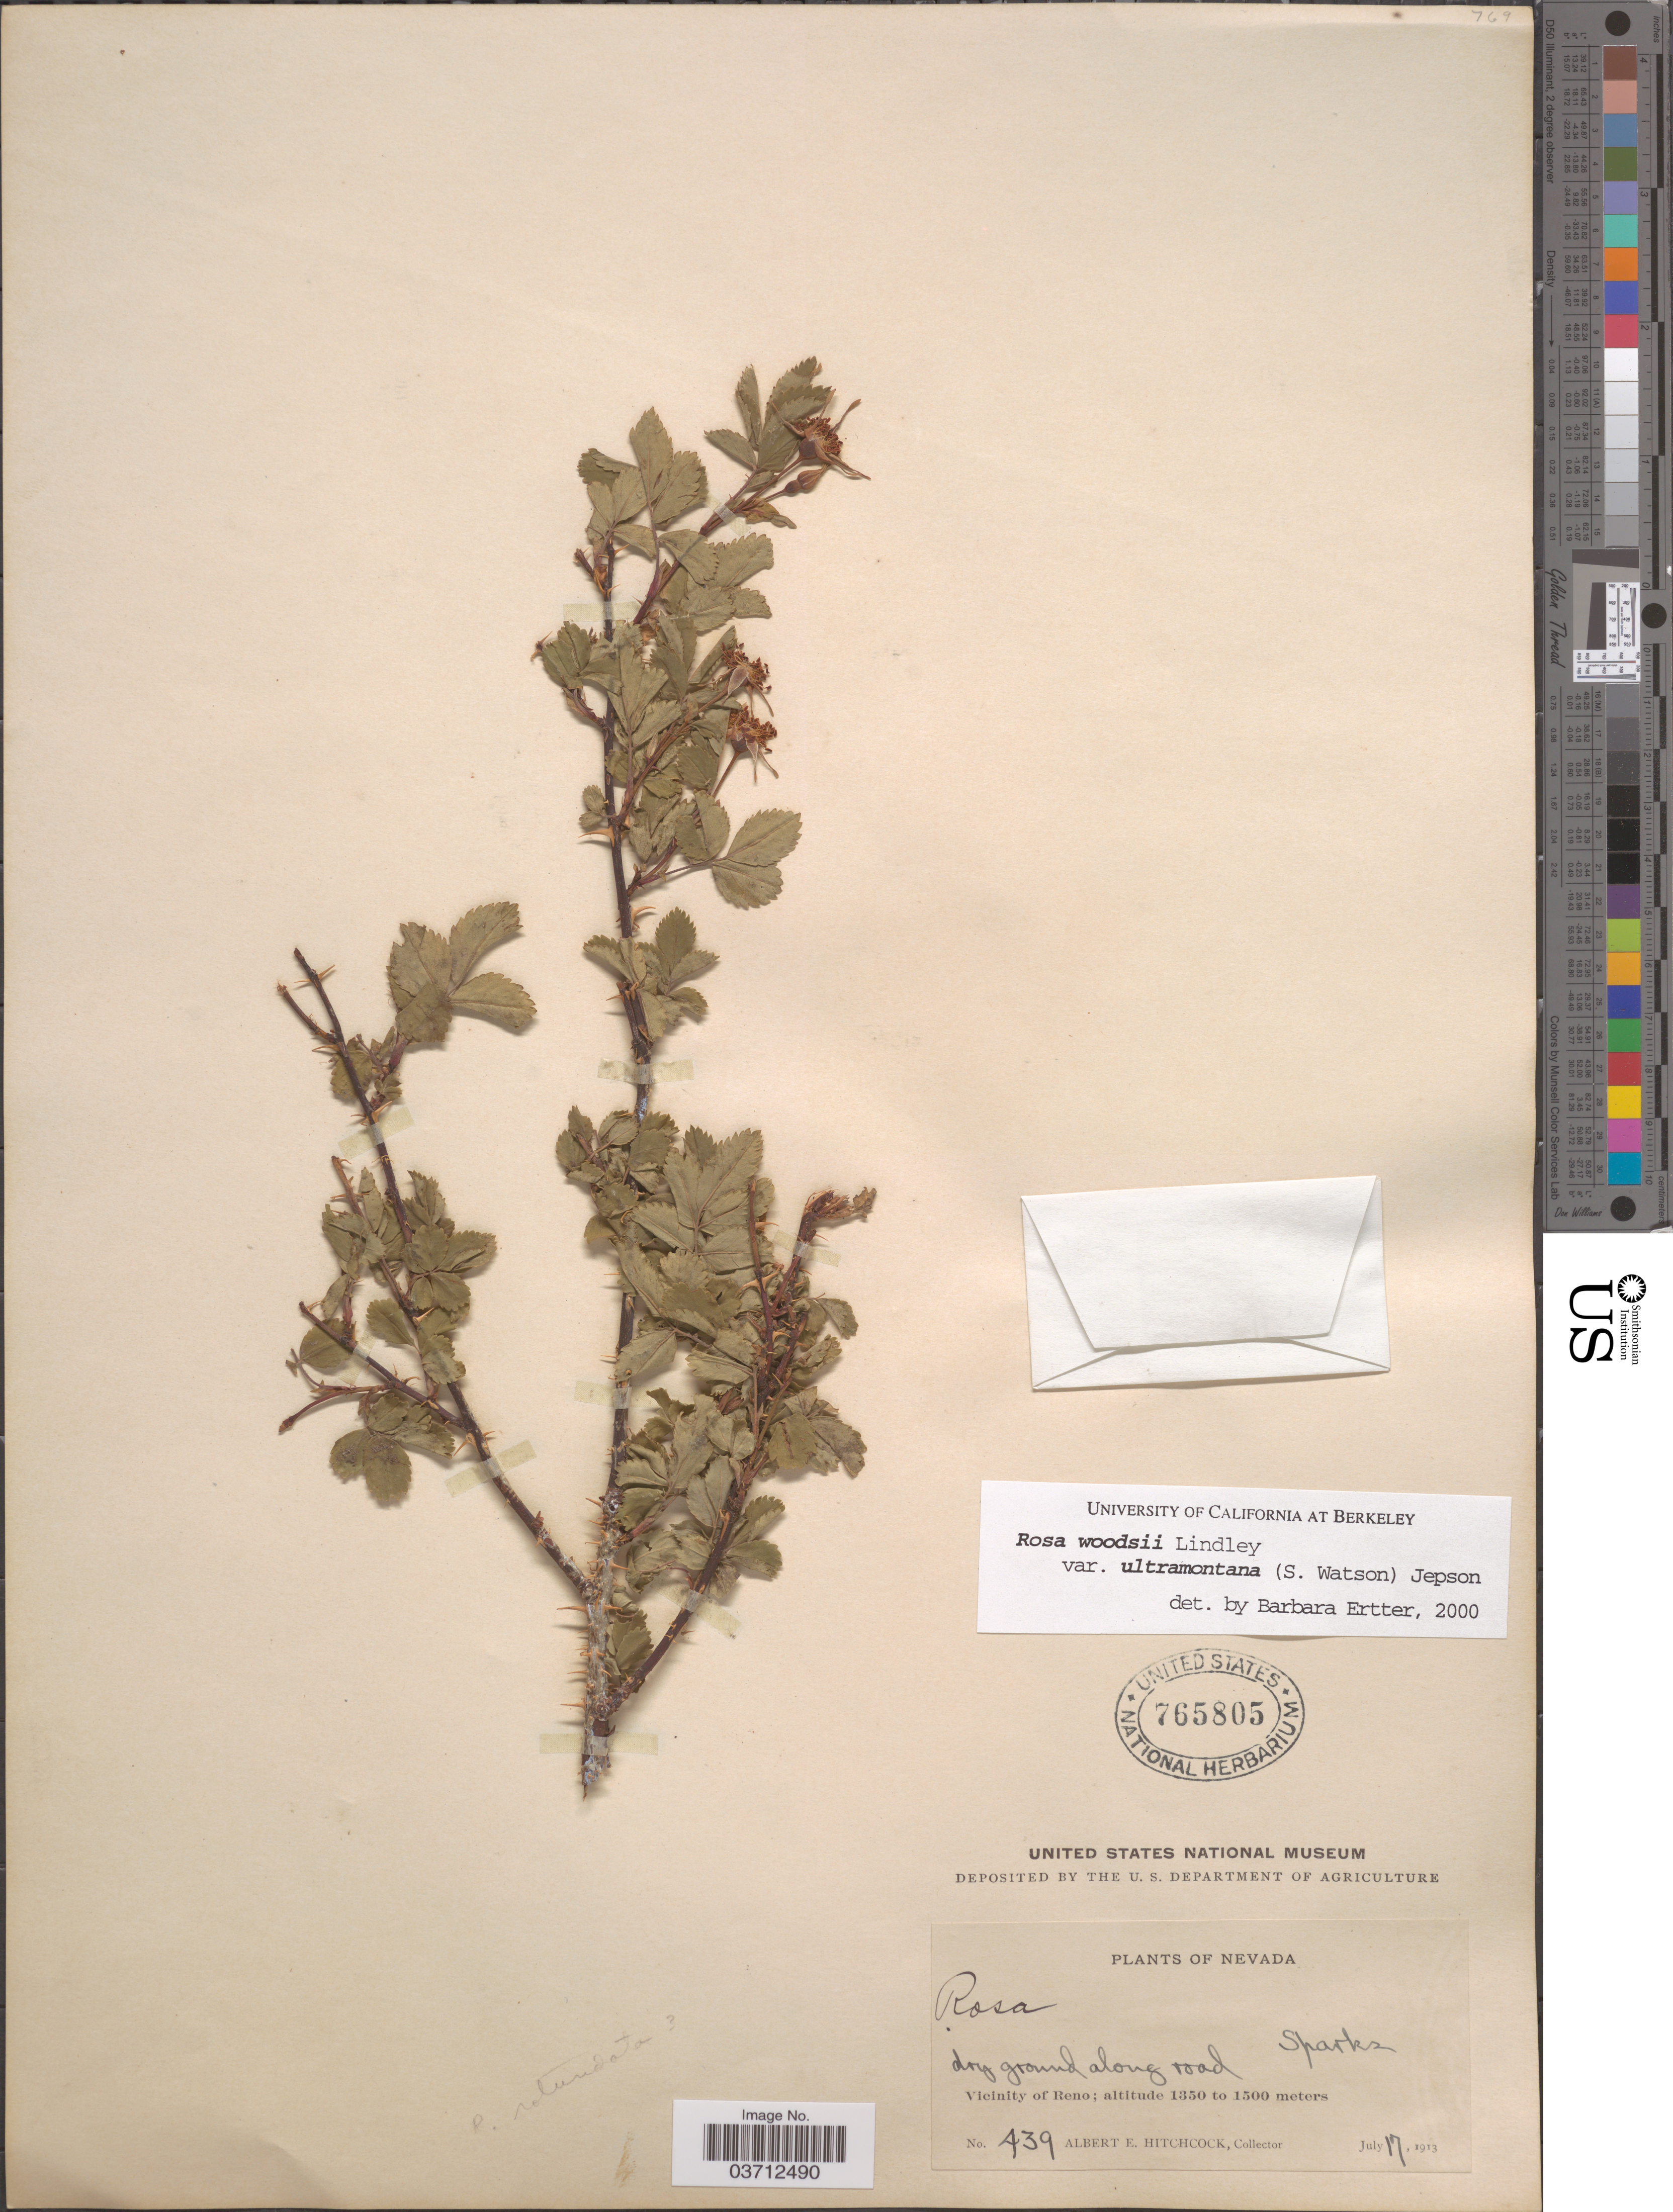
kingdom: Plantae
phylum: Tracheophyta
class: Magnoliopsida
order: Rosales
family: Rosaceae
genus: Rosa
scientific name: Rosa woodsii var. ultramontana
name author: Lindl.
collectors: A. Hitchcock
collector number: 439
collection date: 1913-07-17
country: United States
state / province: Nevada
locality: Dry ground along road. Sparks. Vicinity of Reno.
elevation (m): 1350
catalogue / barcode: US 765805